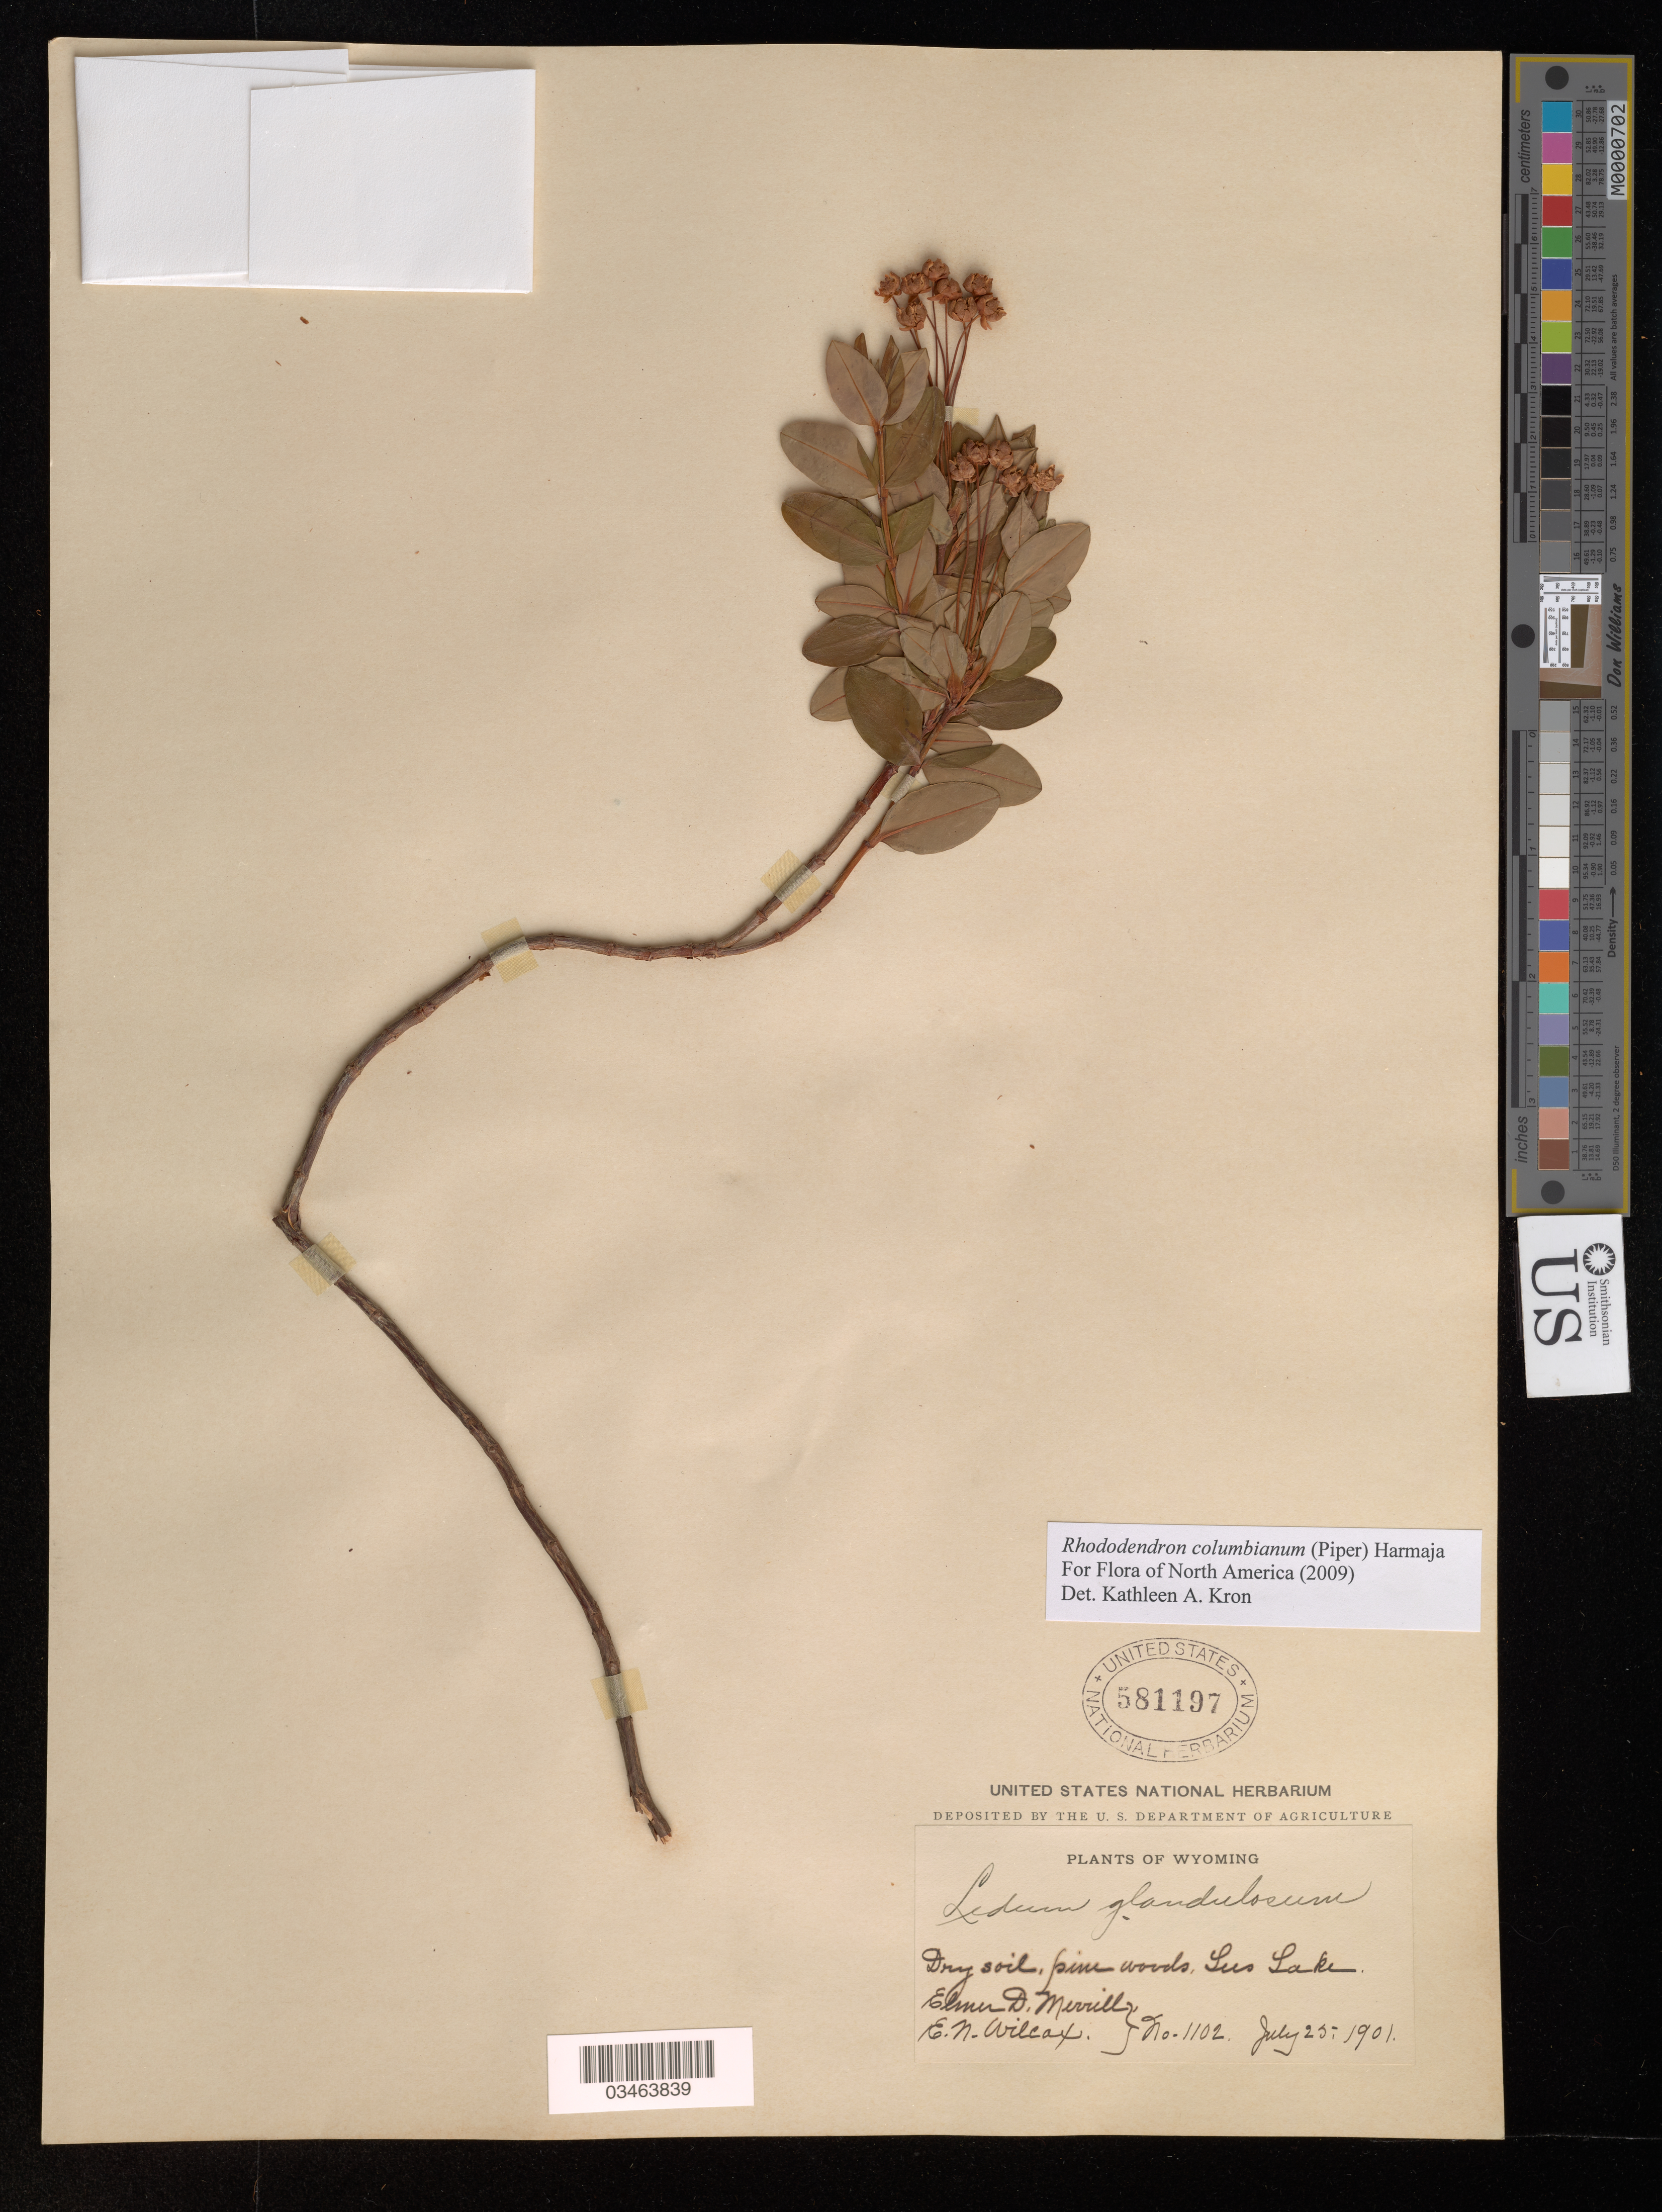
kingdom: Plantae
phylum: Tracheophyta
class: Magnoliopsida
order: Ericales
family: Ericaceae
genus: Rhododendron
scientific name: Rhododendron columbianum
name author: (Piper) Harmaja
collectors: E. Merrill & E. Wilcox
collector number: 1102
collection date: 1901-07-25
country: United States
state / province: Wyoming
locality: Dry soil, pine woods, Lees Lake.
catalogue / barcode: US 581197